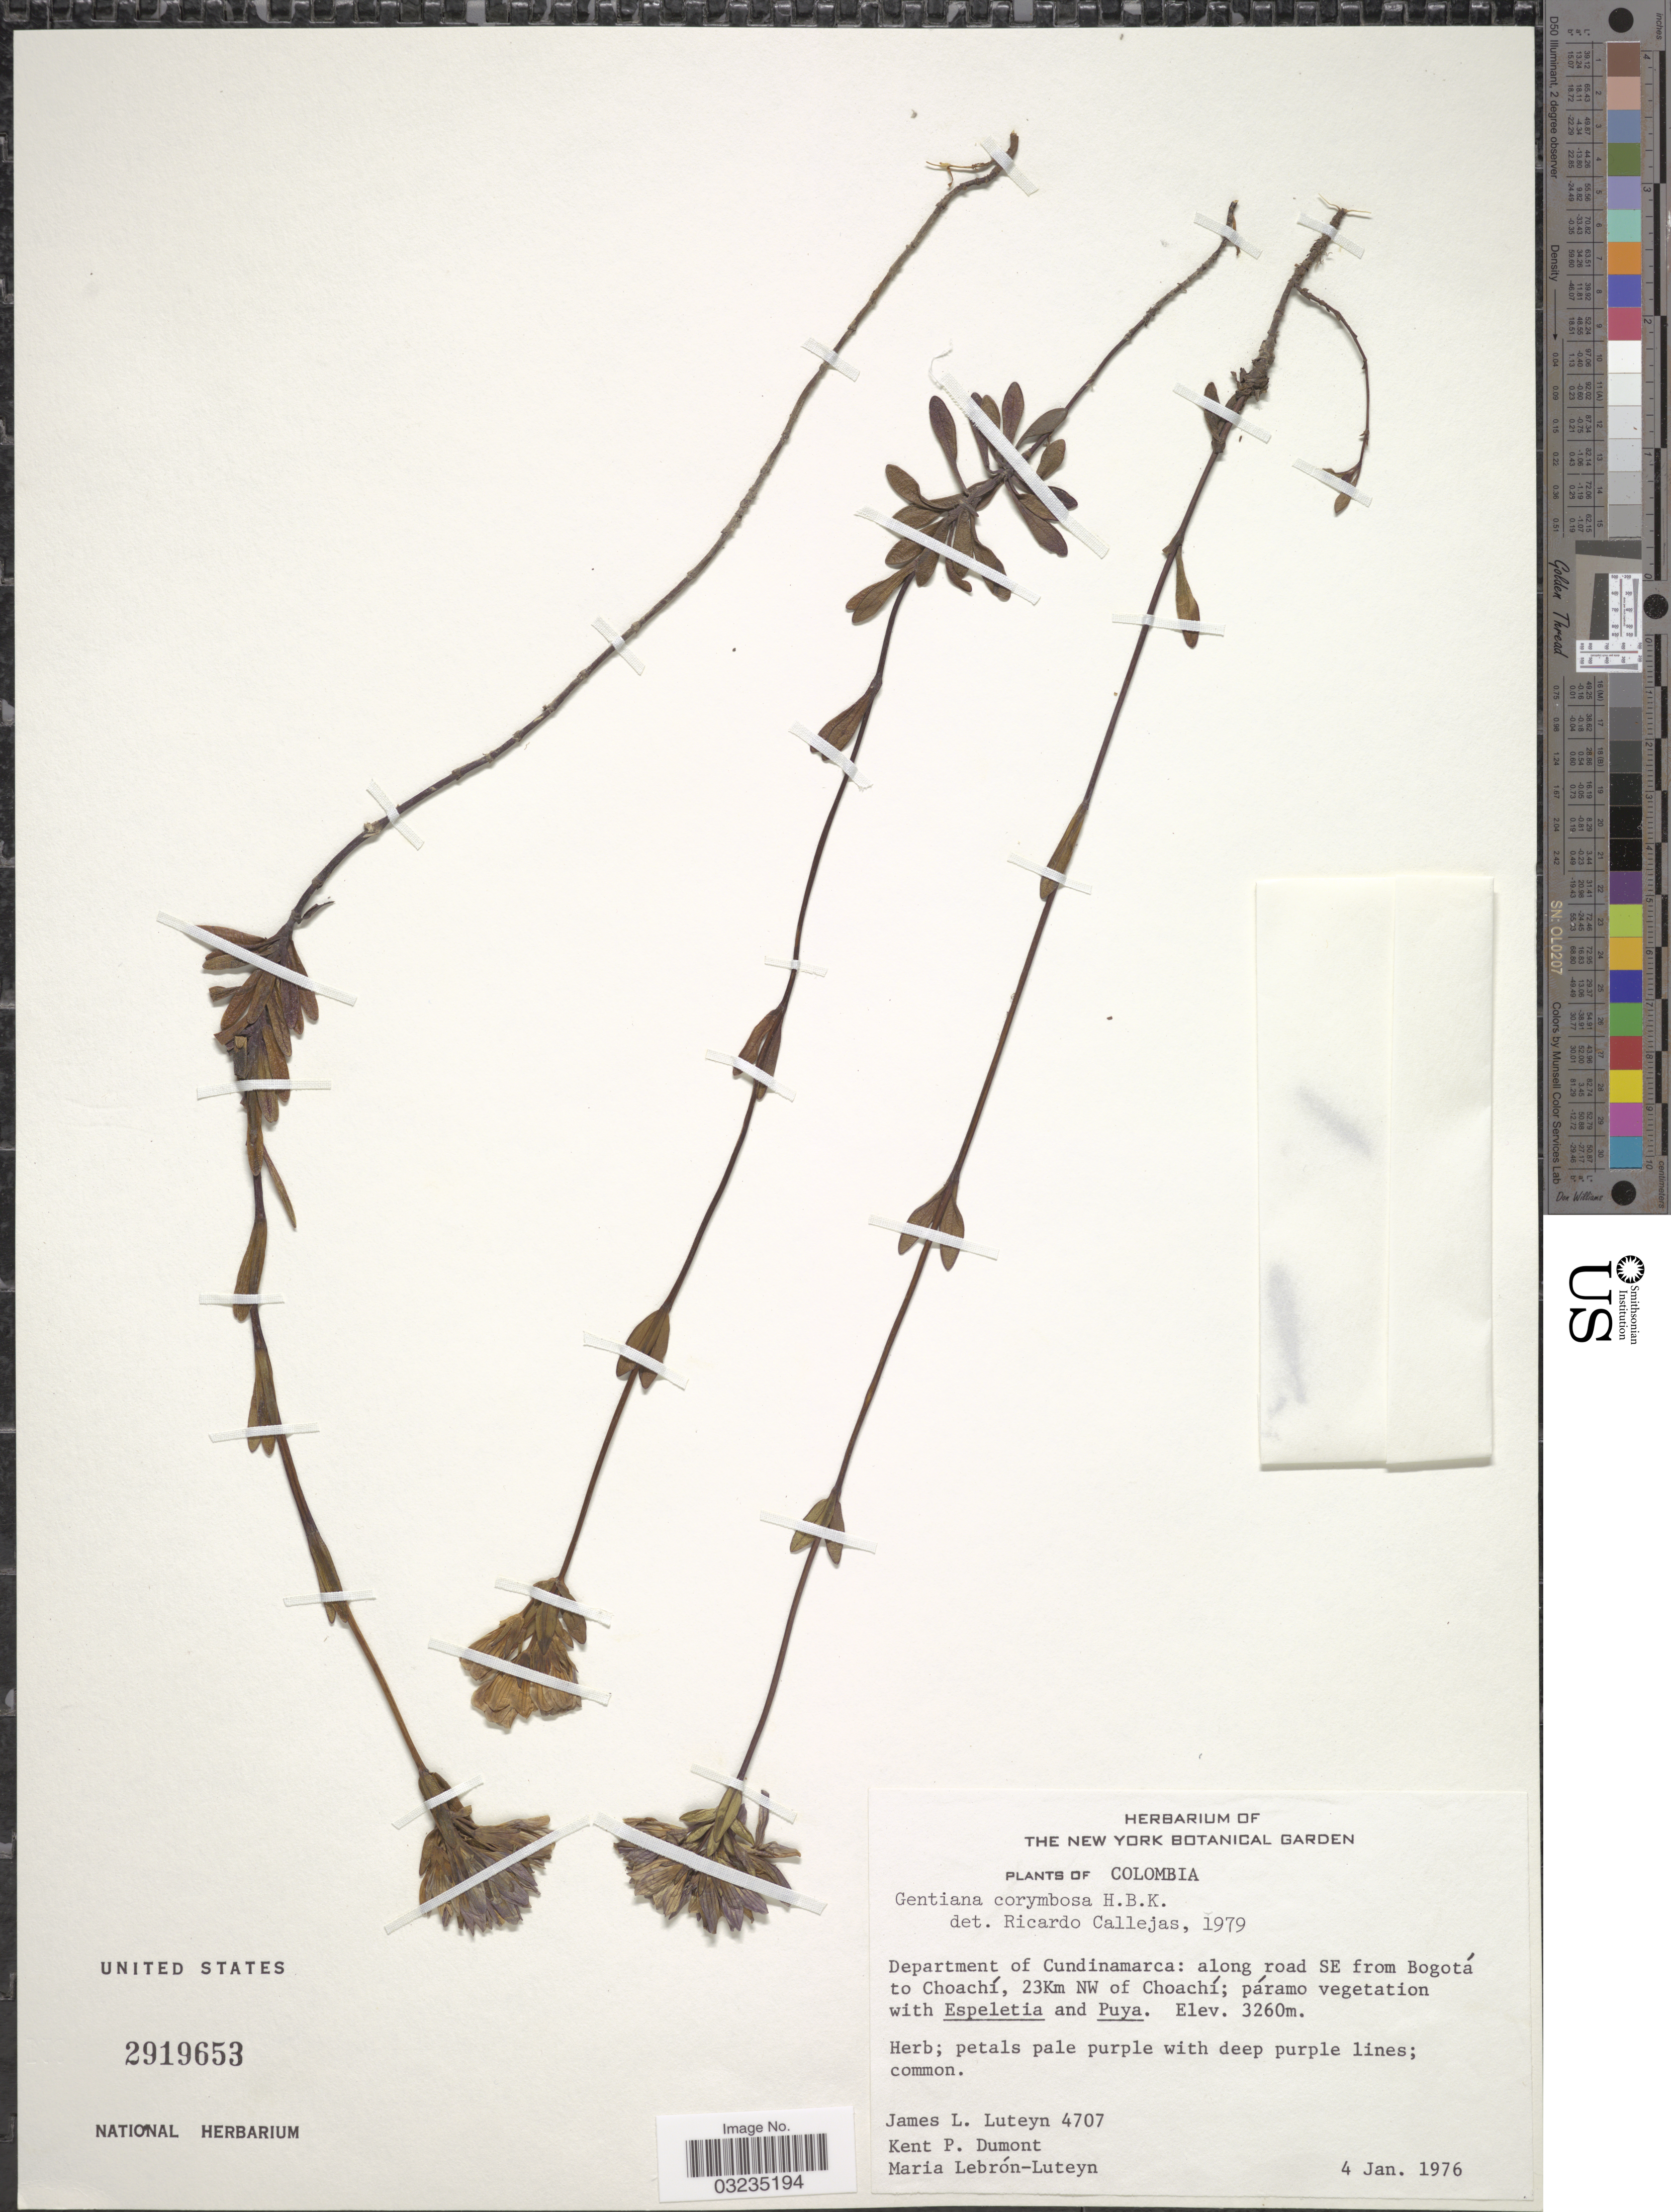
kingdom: Plantae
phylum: Tracheophyta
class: Magnoliopsida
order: Gentianales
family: Gentianaceae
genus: Gentiana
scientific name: Gentiana corymbosa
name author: Humb. et al.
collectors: J. L. Luteyn, K. P. Dumont & M. L. Lebrón-Luteyn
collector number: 4707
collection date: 1976-01-04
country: Colombia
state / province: Cundinamarca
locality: Department of Cundinamarca: along road SE from Bogotá to Choachí, 23Km NW of Choachí.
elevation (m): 3260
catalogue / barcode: US 2919653